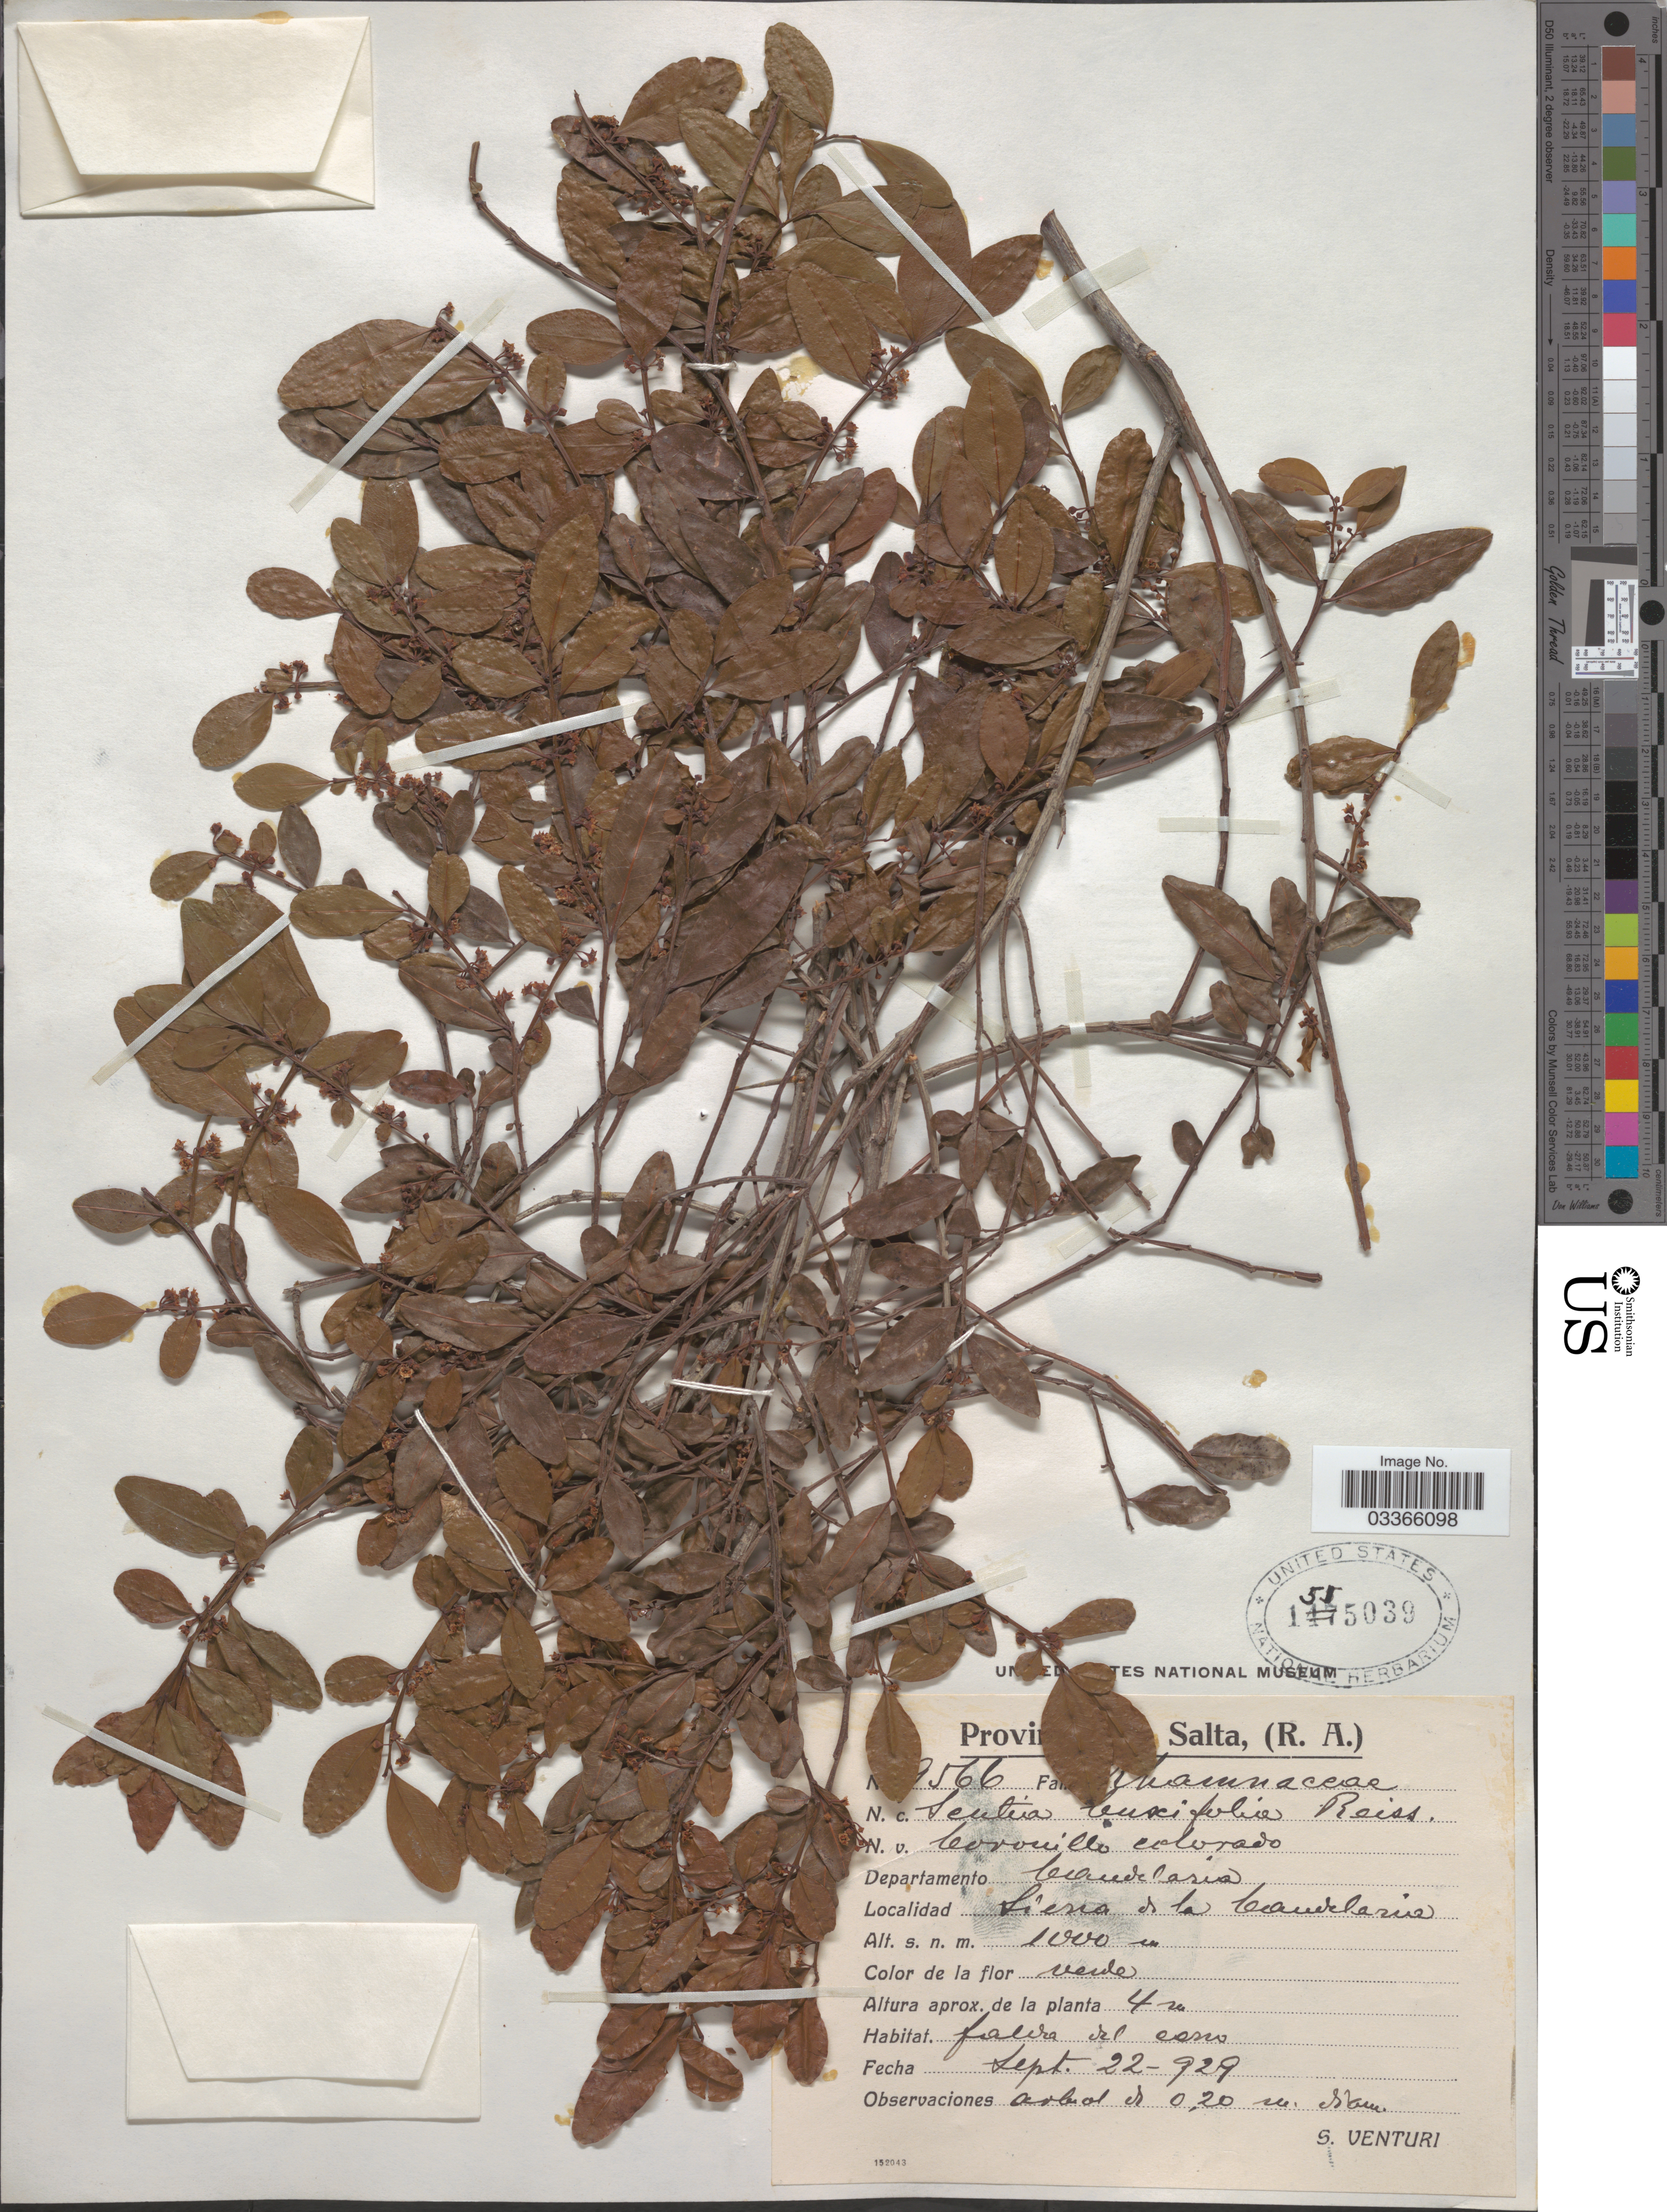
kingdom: Plantae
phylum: Tracheophyta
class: Magnoliopsida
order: Rosales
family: Rhamnaceae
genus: Scutia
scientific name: Scutia buxifolia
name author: Reissek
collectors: S. Venturi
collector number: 9566*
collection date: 1929-09-22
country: Argentina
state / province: Salta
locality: Departamento Candelaria, Sierra de la Candelaria.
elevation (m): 1000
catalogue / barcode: US 1555039